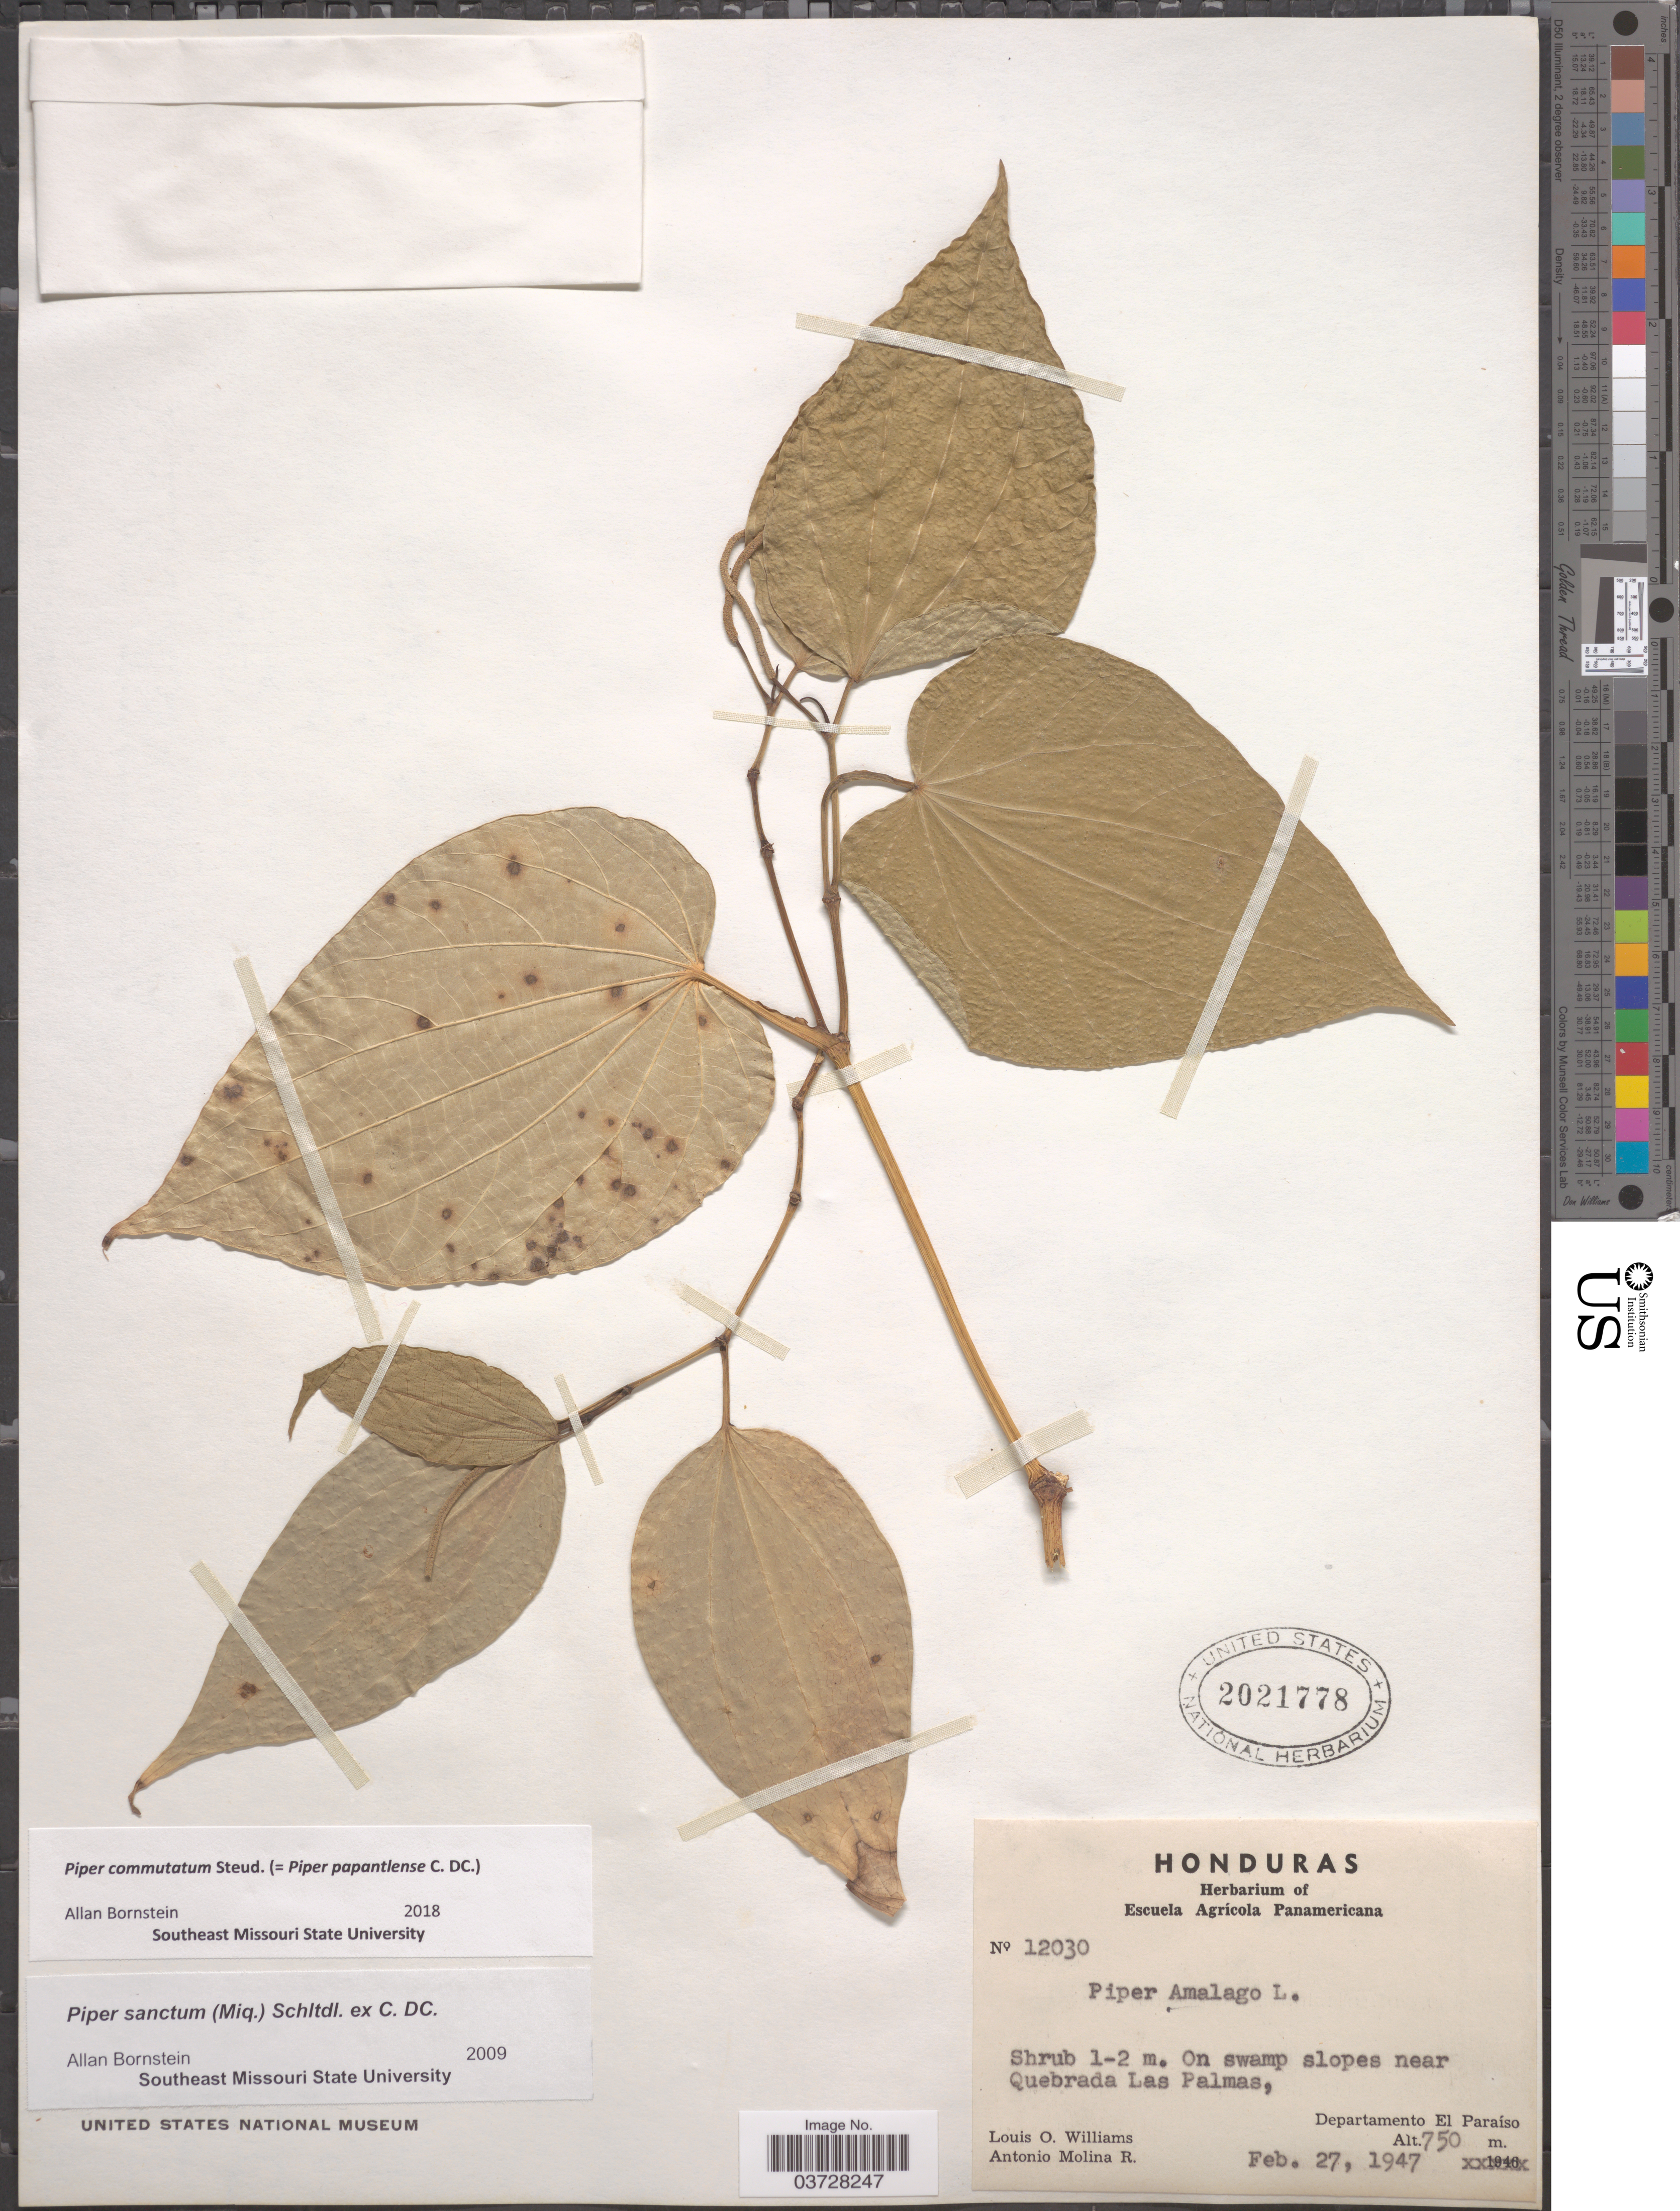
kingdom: Plantae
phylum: Tracheophyta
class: Magnoliopsida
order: Piperales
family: Piperaceae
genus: Piper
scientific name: Piper commutatum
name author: Steud.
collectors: L. O. Williams & A. Molina R.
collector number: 12030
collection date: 1947-02-27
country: Honduras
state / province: El Paraiso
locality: On swamp slopes near Quebrada Las Palmas, Departamento El Paraíso.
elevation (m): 750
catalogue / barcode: US 2021778